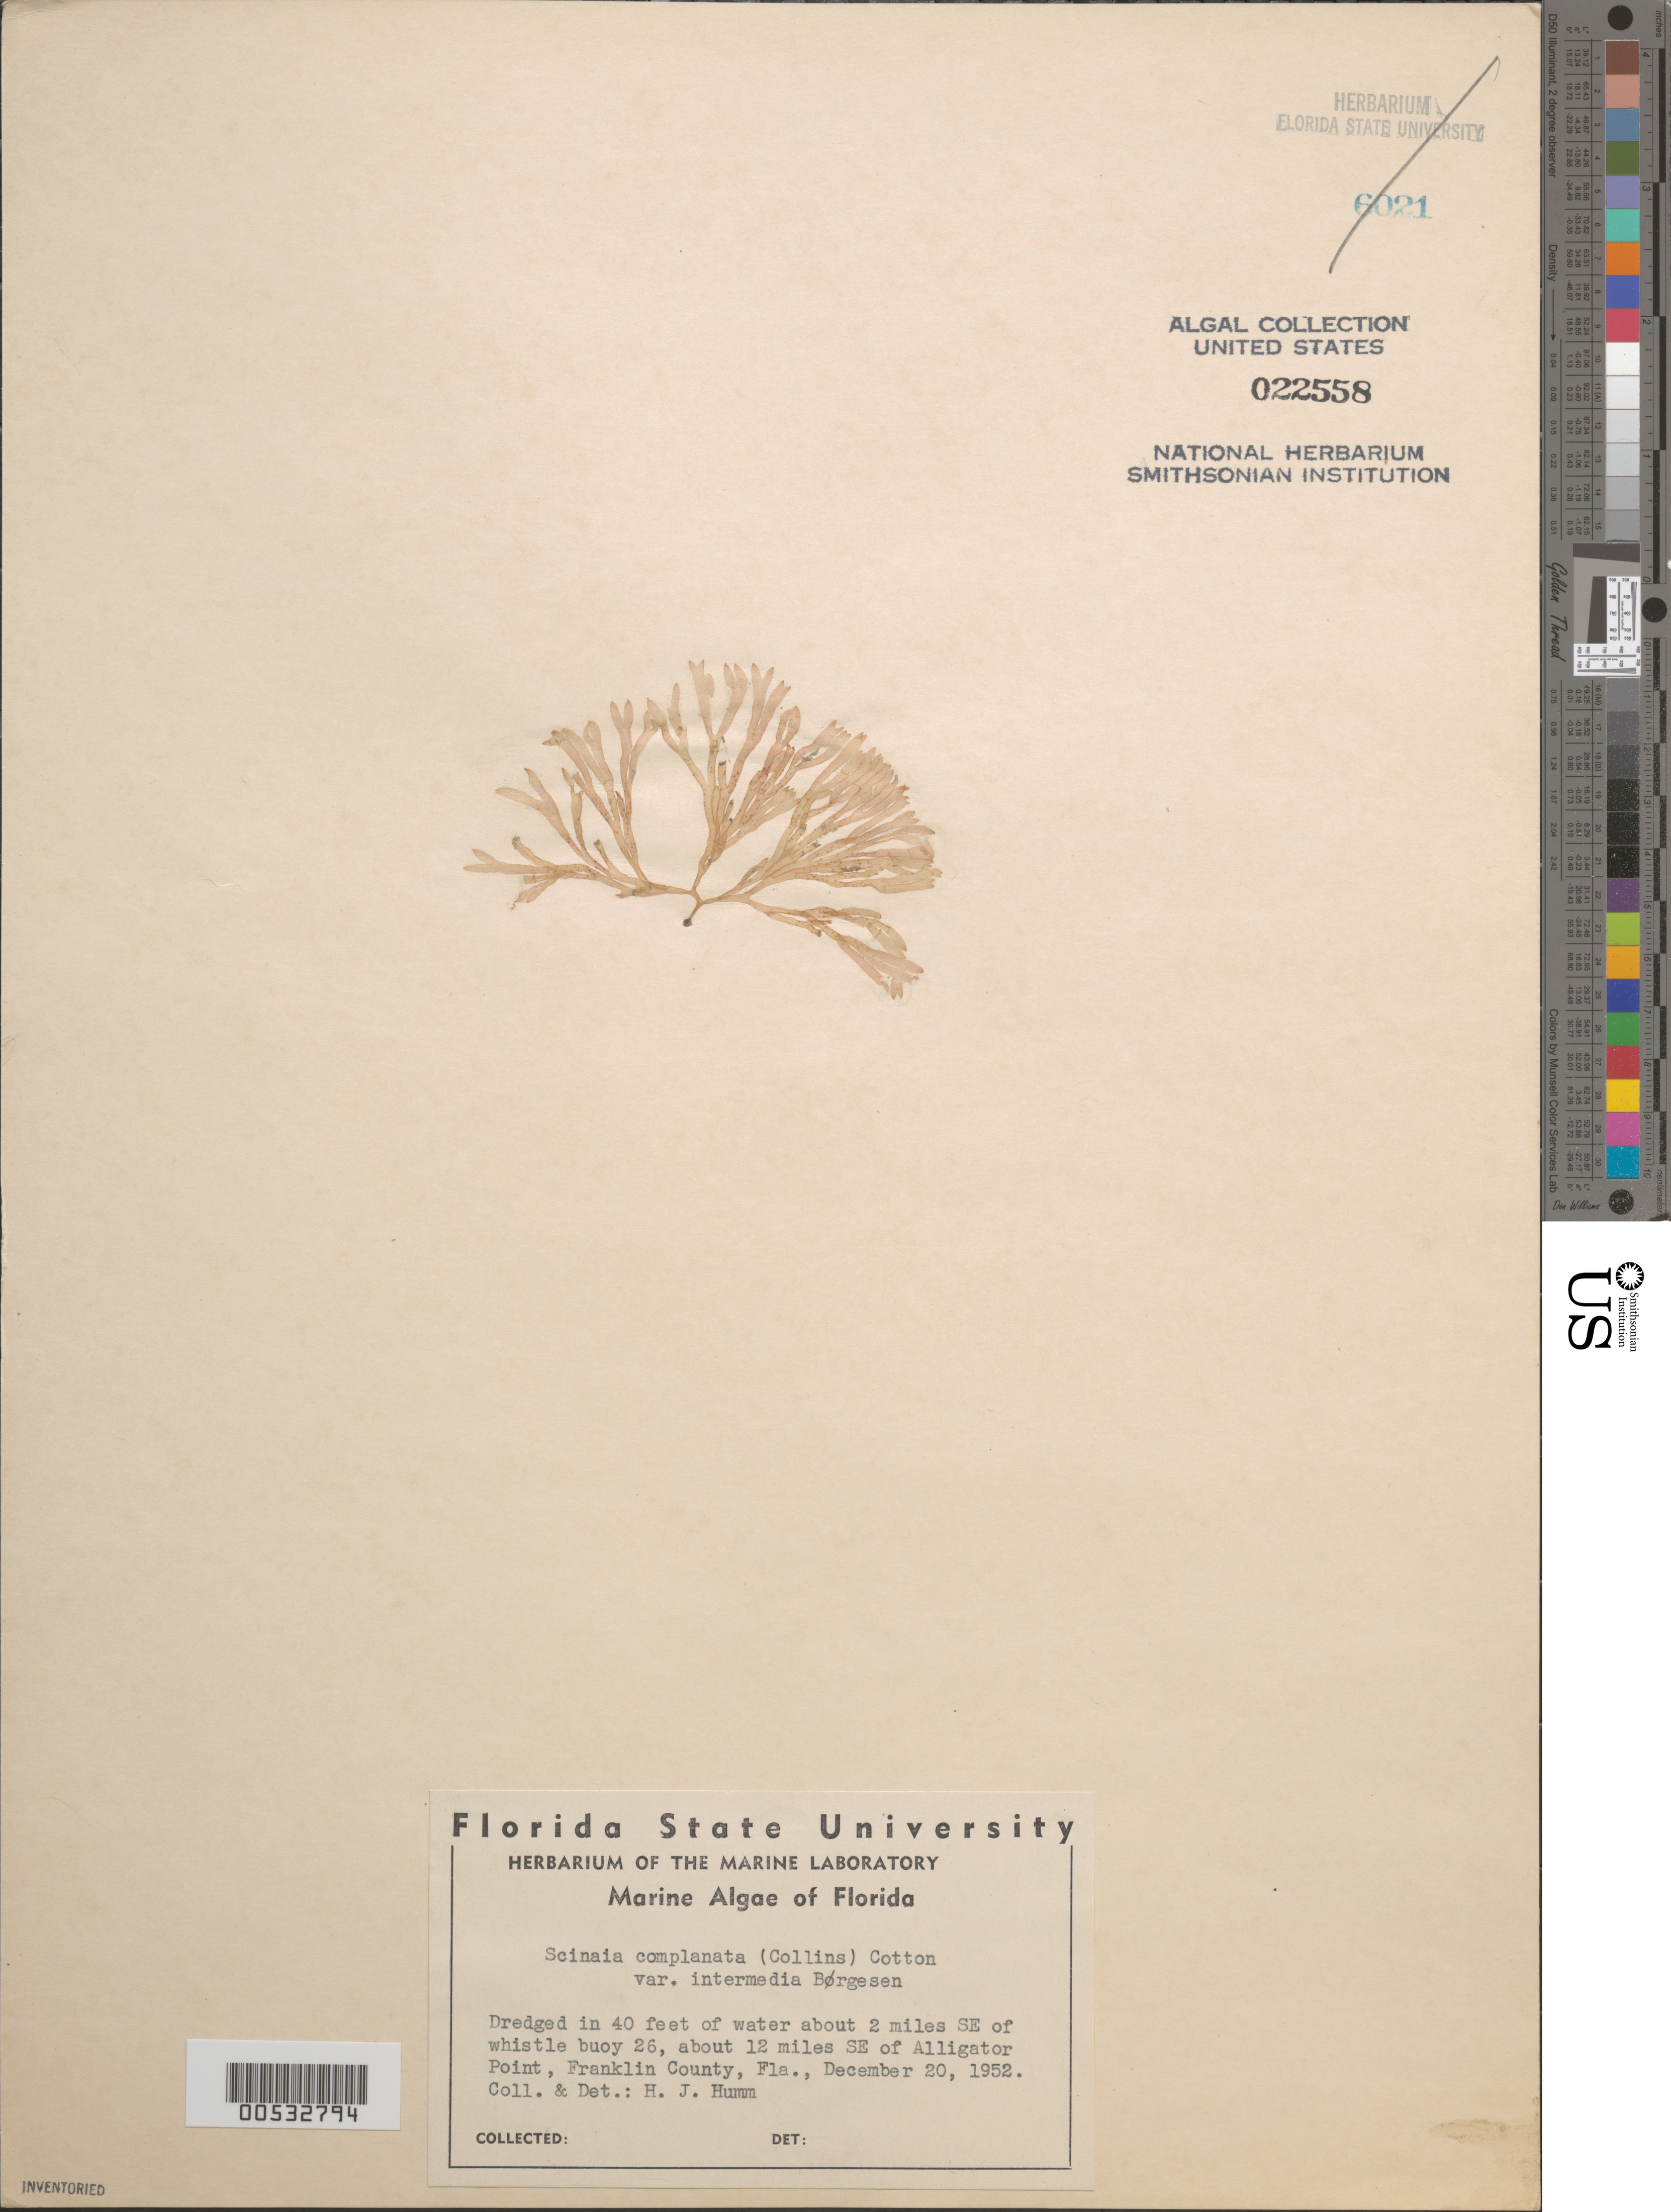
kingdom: Plantae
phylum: Rhodophyta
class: Florideophyceae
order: Nemaliales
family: Scinaiaceae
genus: Scinaia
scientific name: Scinaia complanata var. intermedia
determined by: Humm, Harold J.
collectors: H. J. Humm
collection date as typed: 20 Dec 1952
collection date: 1952-12-20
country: United States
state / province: Florida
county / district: Franklin County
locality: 2 miles southeast of whistle buoy 26, 12 miles southeast of Alligator Point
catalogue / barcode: US 22558